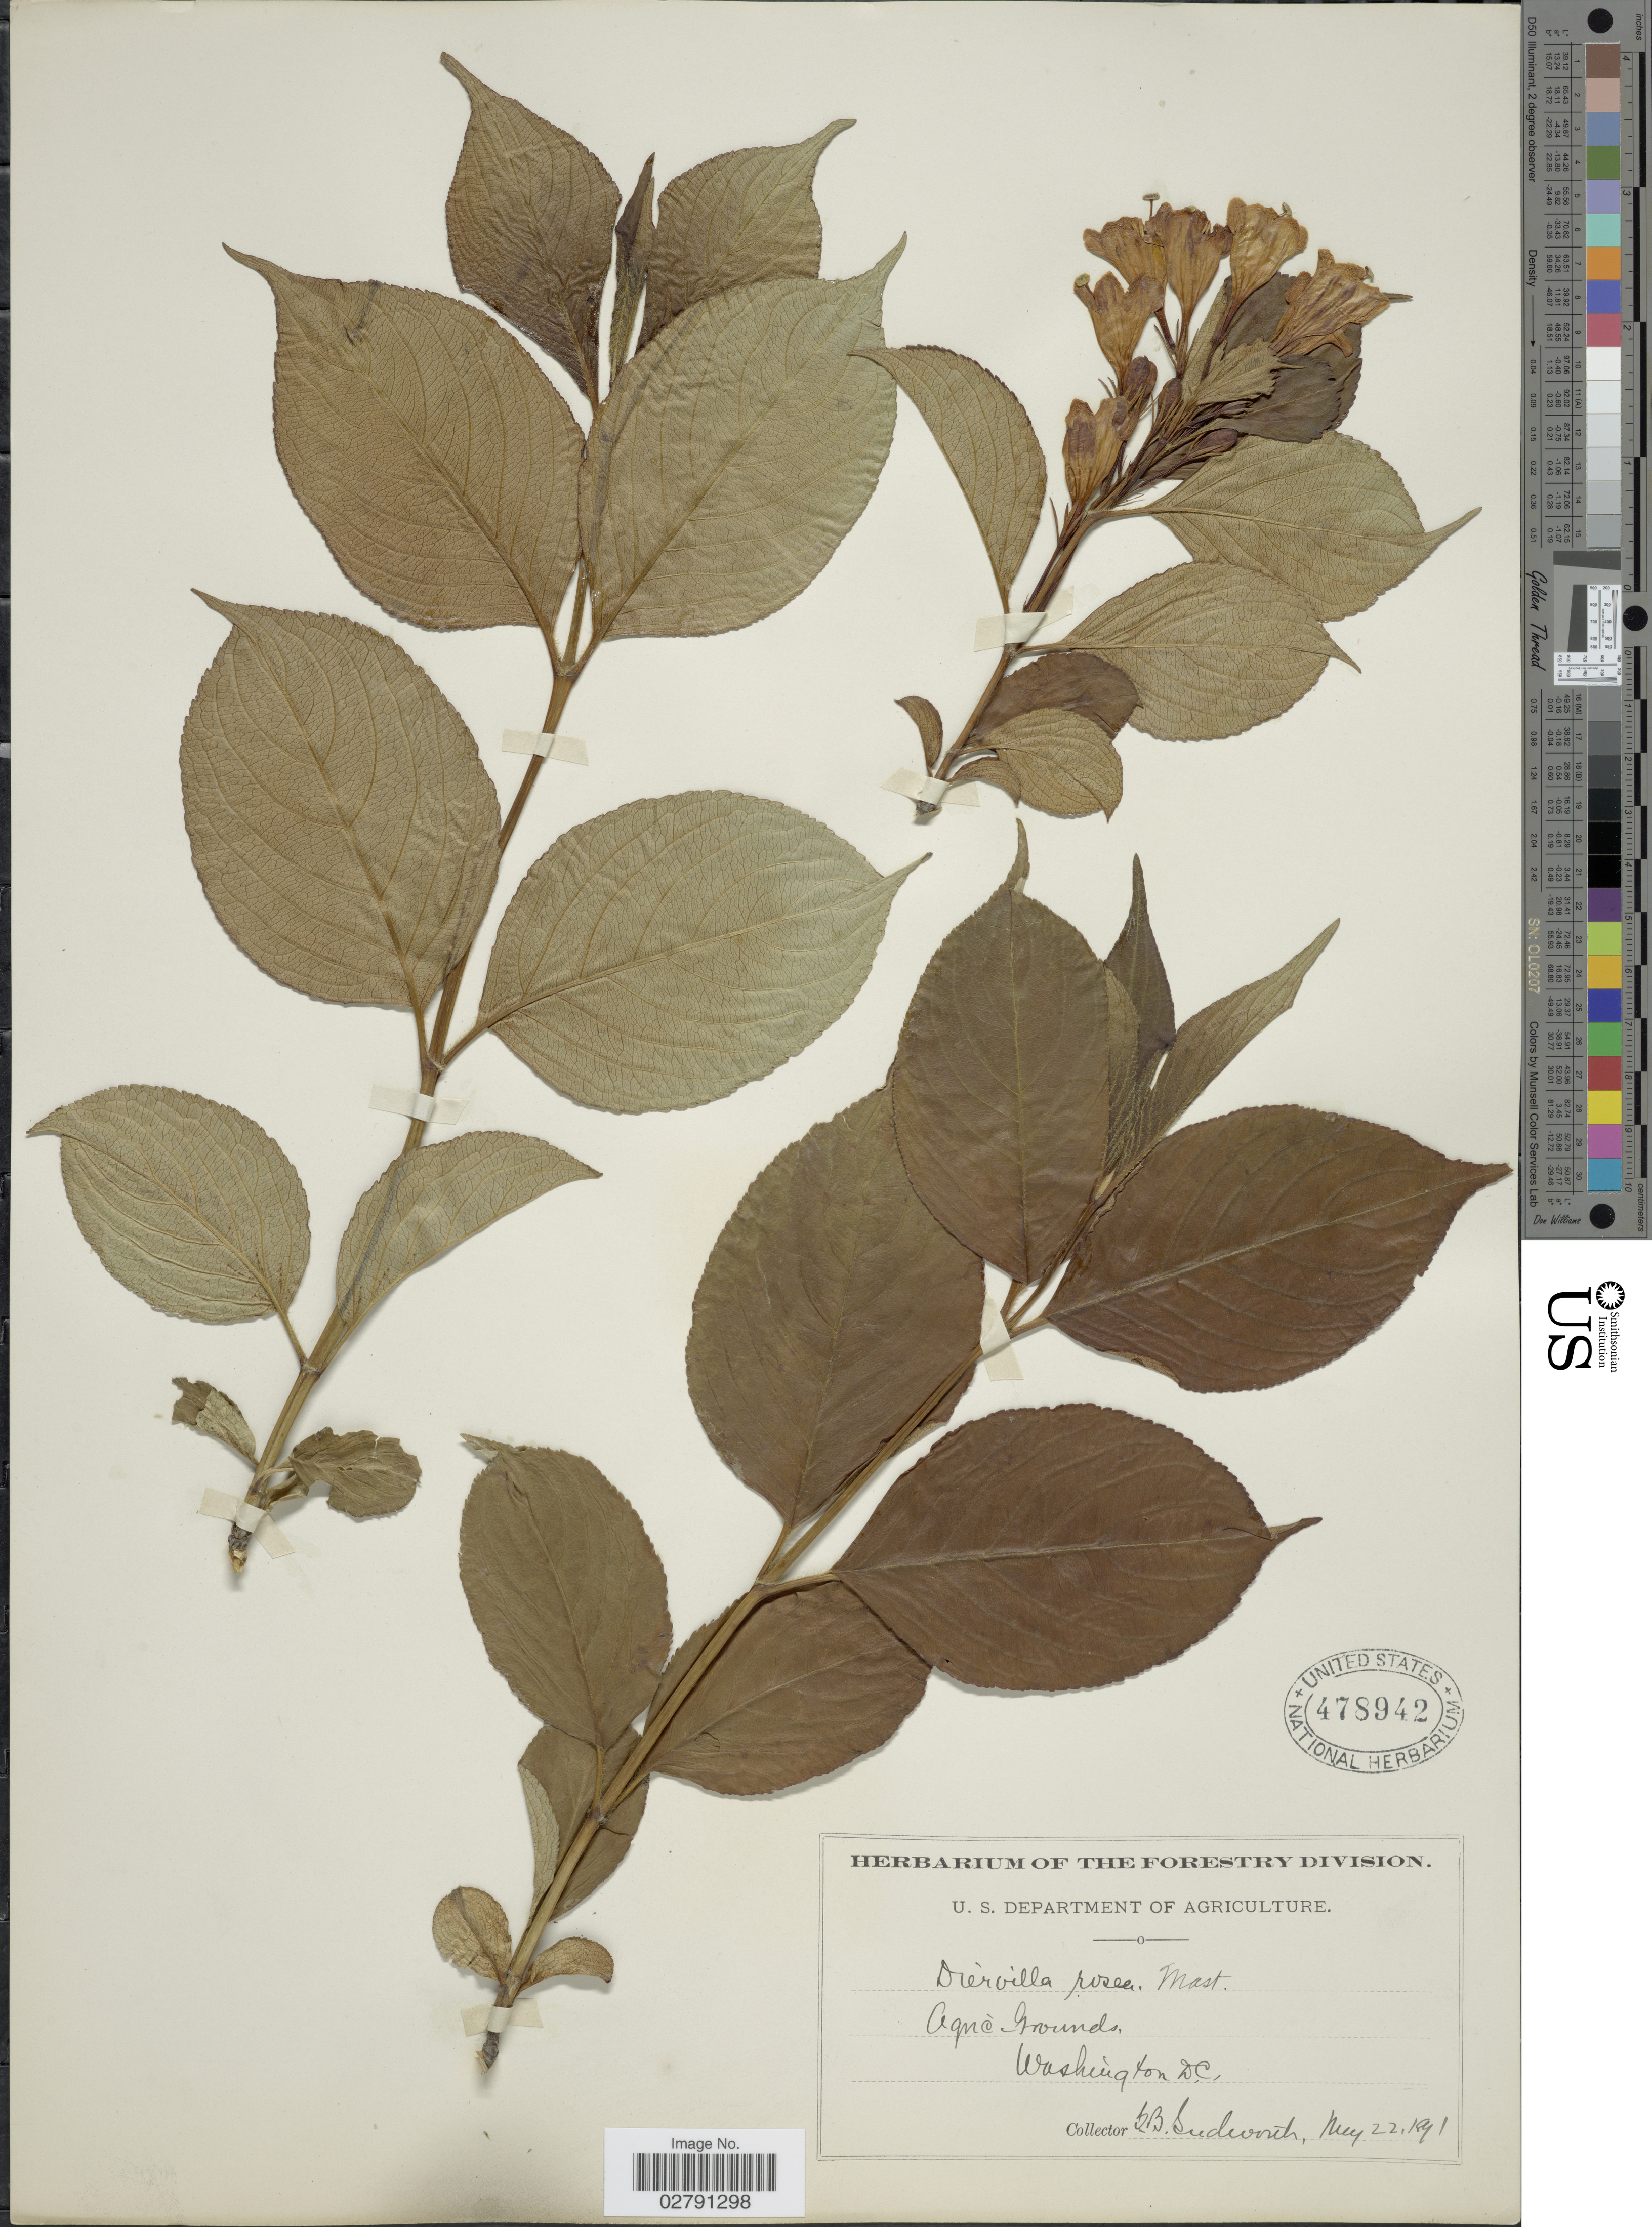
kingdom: Plantae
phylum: Tracheophyta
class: Magnoliopsida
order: Dipsacales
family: Caprifoliaceae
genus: Diervilla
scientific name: Diervilla rosea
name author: (Lindl.) Walp.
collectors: G. B. Sudworth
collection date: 1891-05-22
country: United States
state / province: District of Columbia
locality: Agric Grounds. Washington.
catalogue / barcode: US 478942